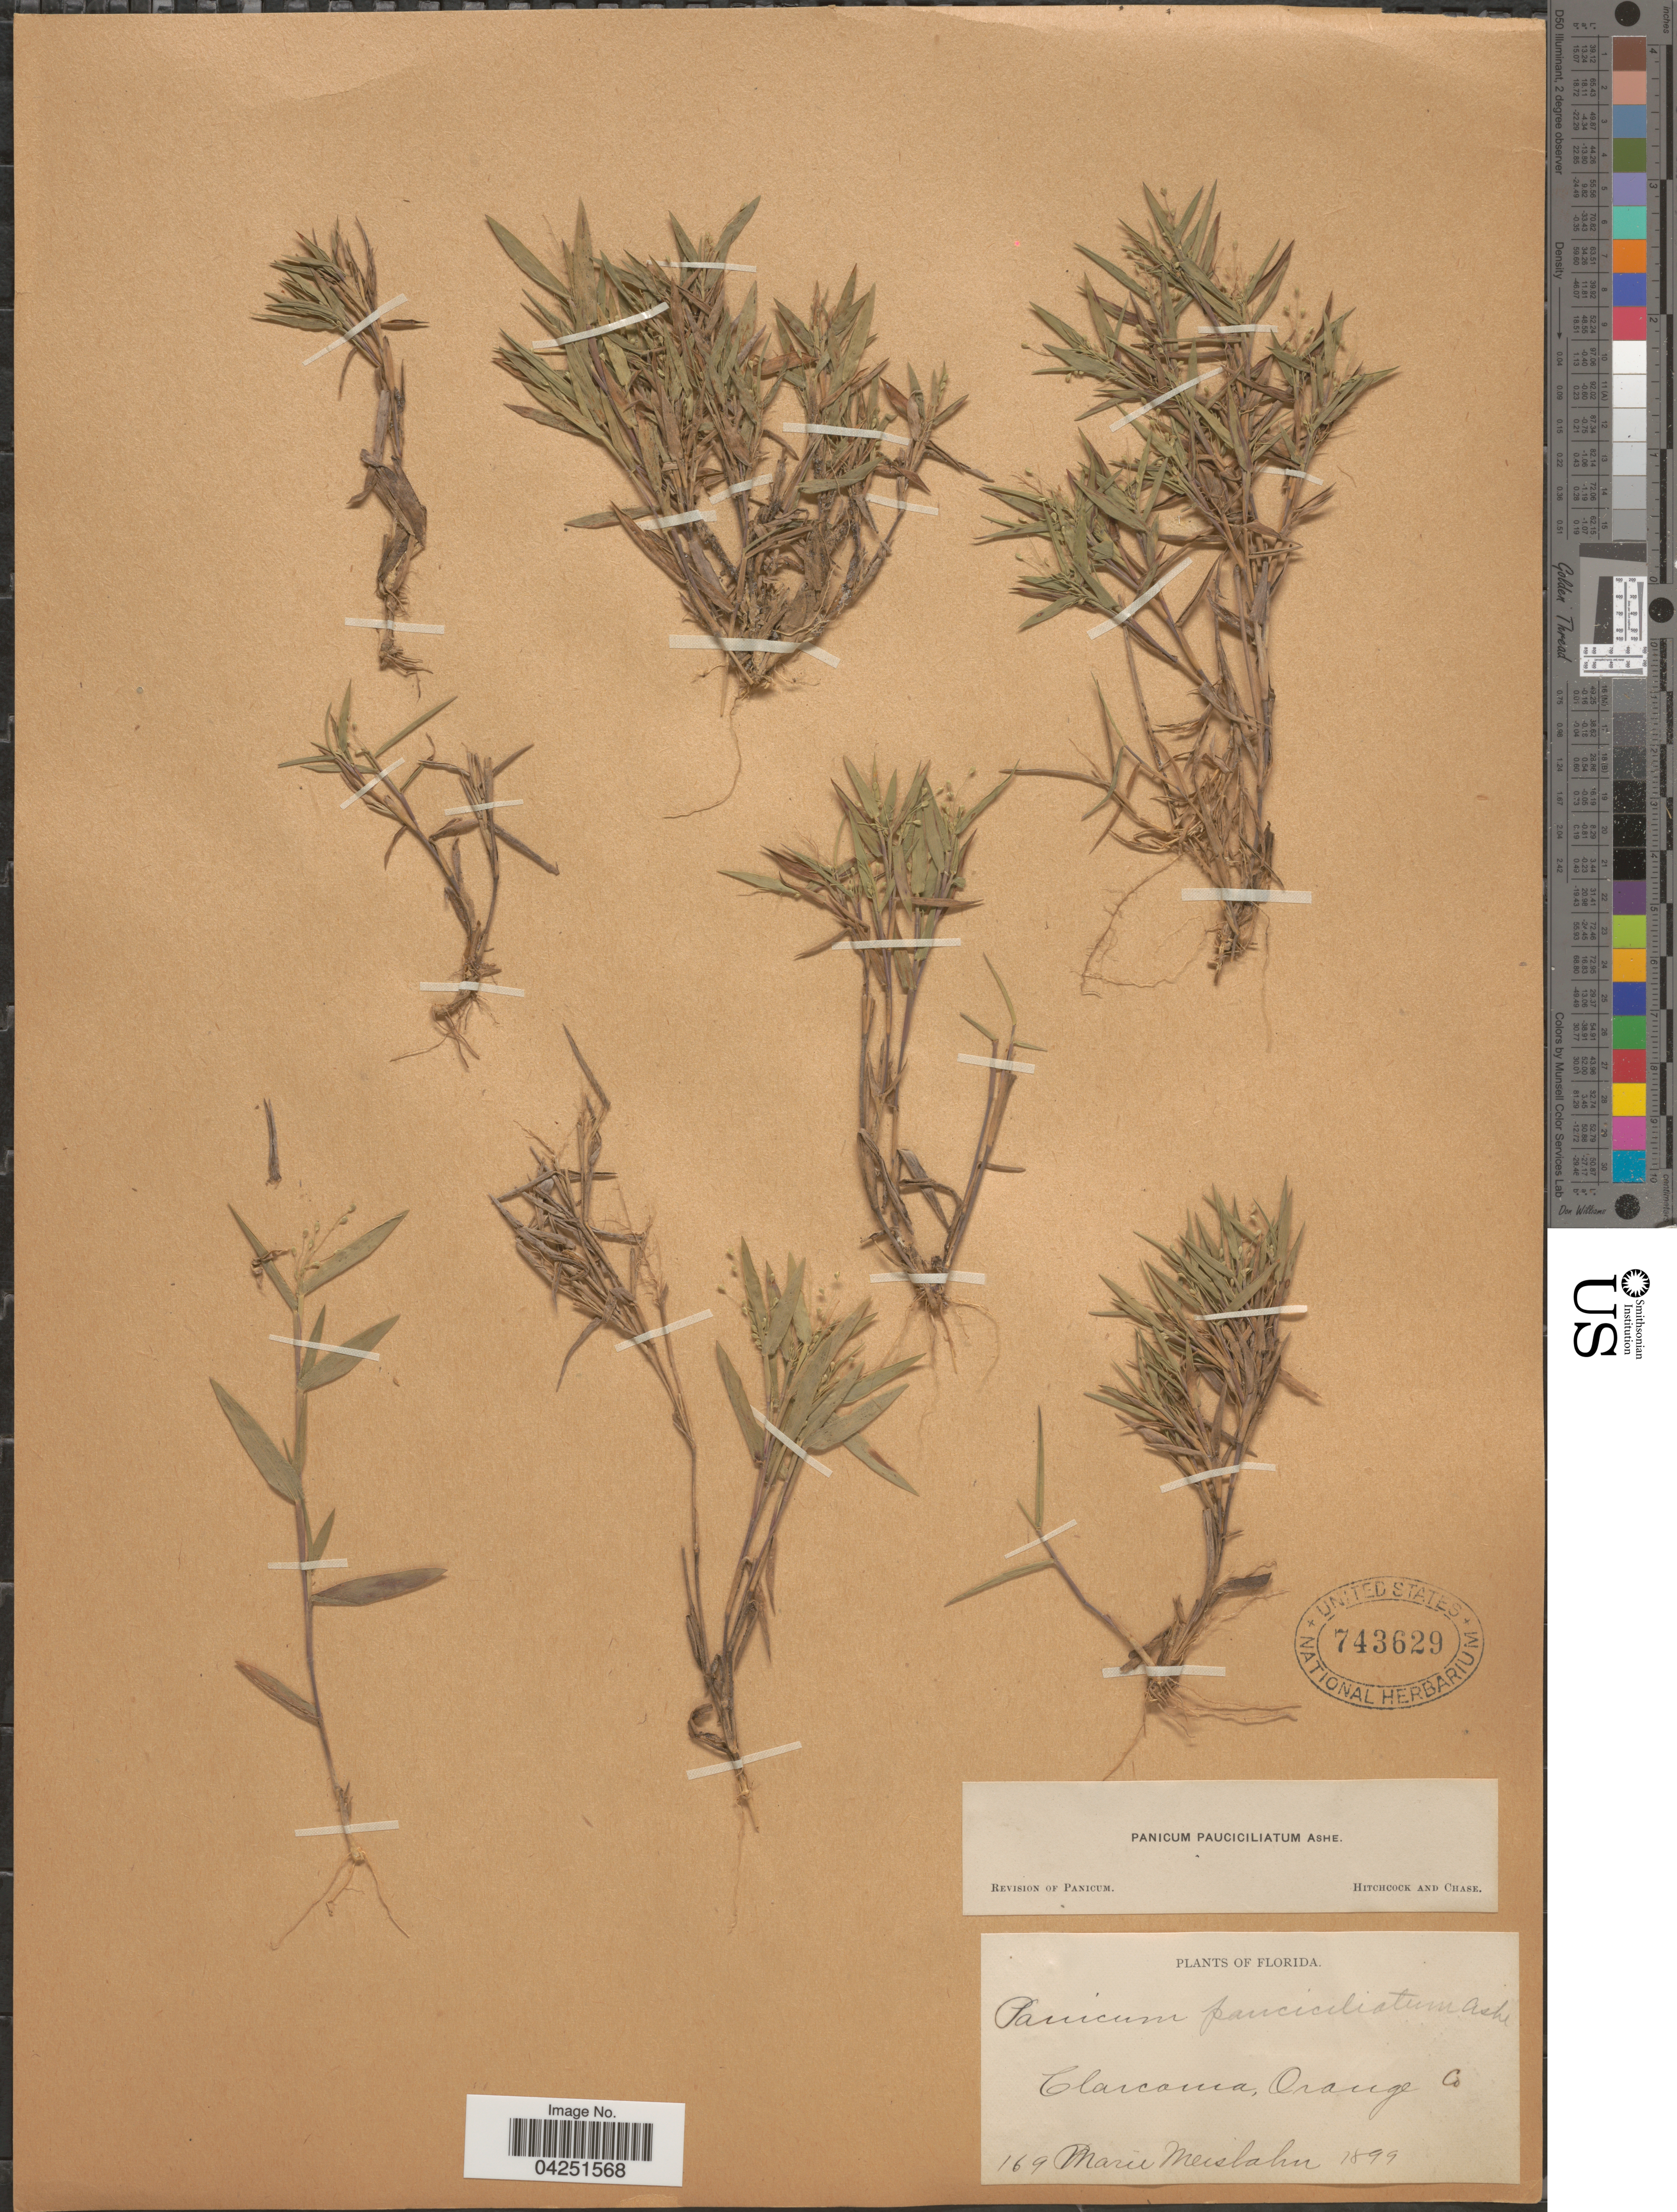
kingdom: Plantae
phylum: Tracheophyta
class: Liliopsida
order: Poales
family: Poaceae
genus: Dichanthelium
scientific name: Dichanthelium acuminatum var. acuminatum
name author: (Sw.) Gould & C.A. Clark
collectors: M. Meislahn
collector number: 169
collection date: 1899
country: United States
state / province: Florida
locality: Clarcoma, Orange Co.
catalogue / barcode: US 743629